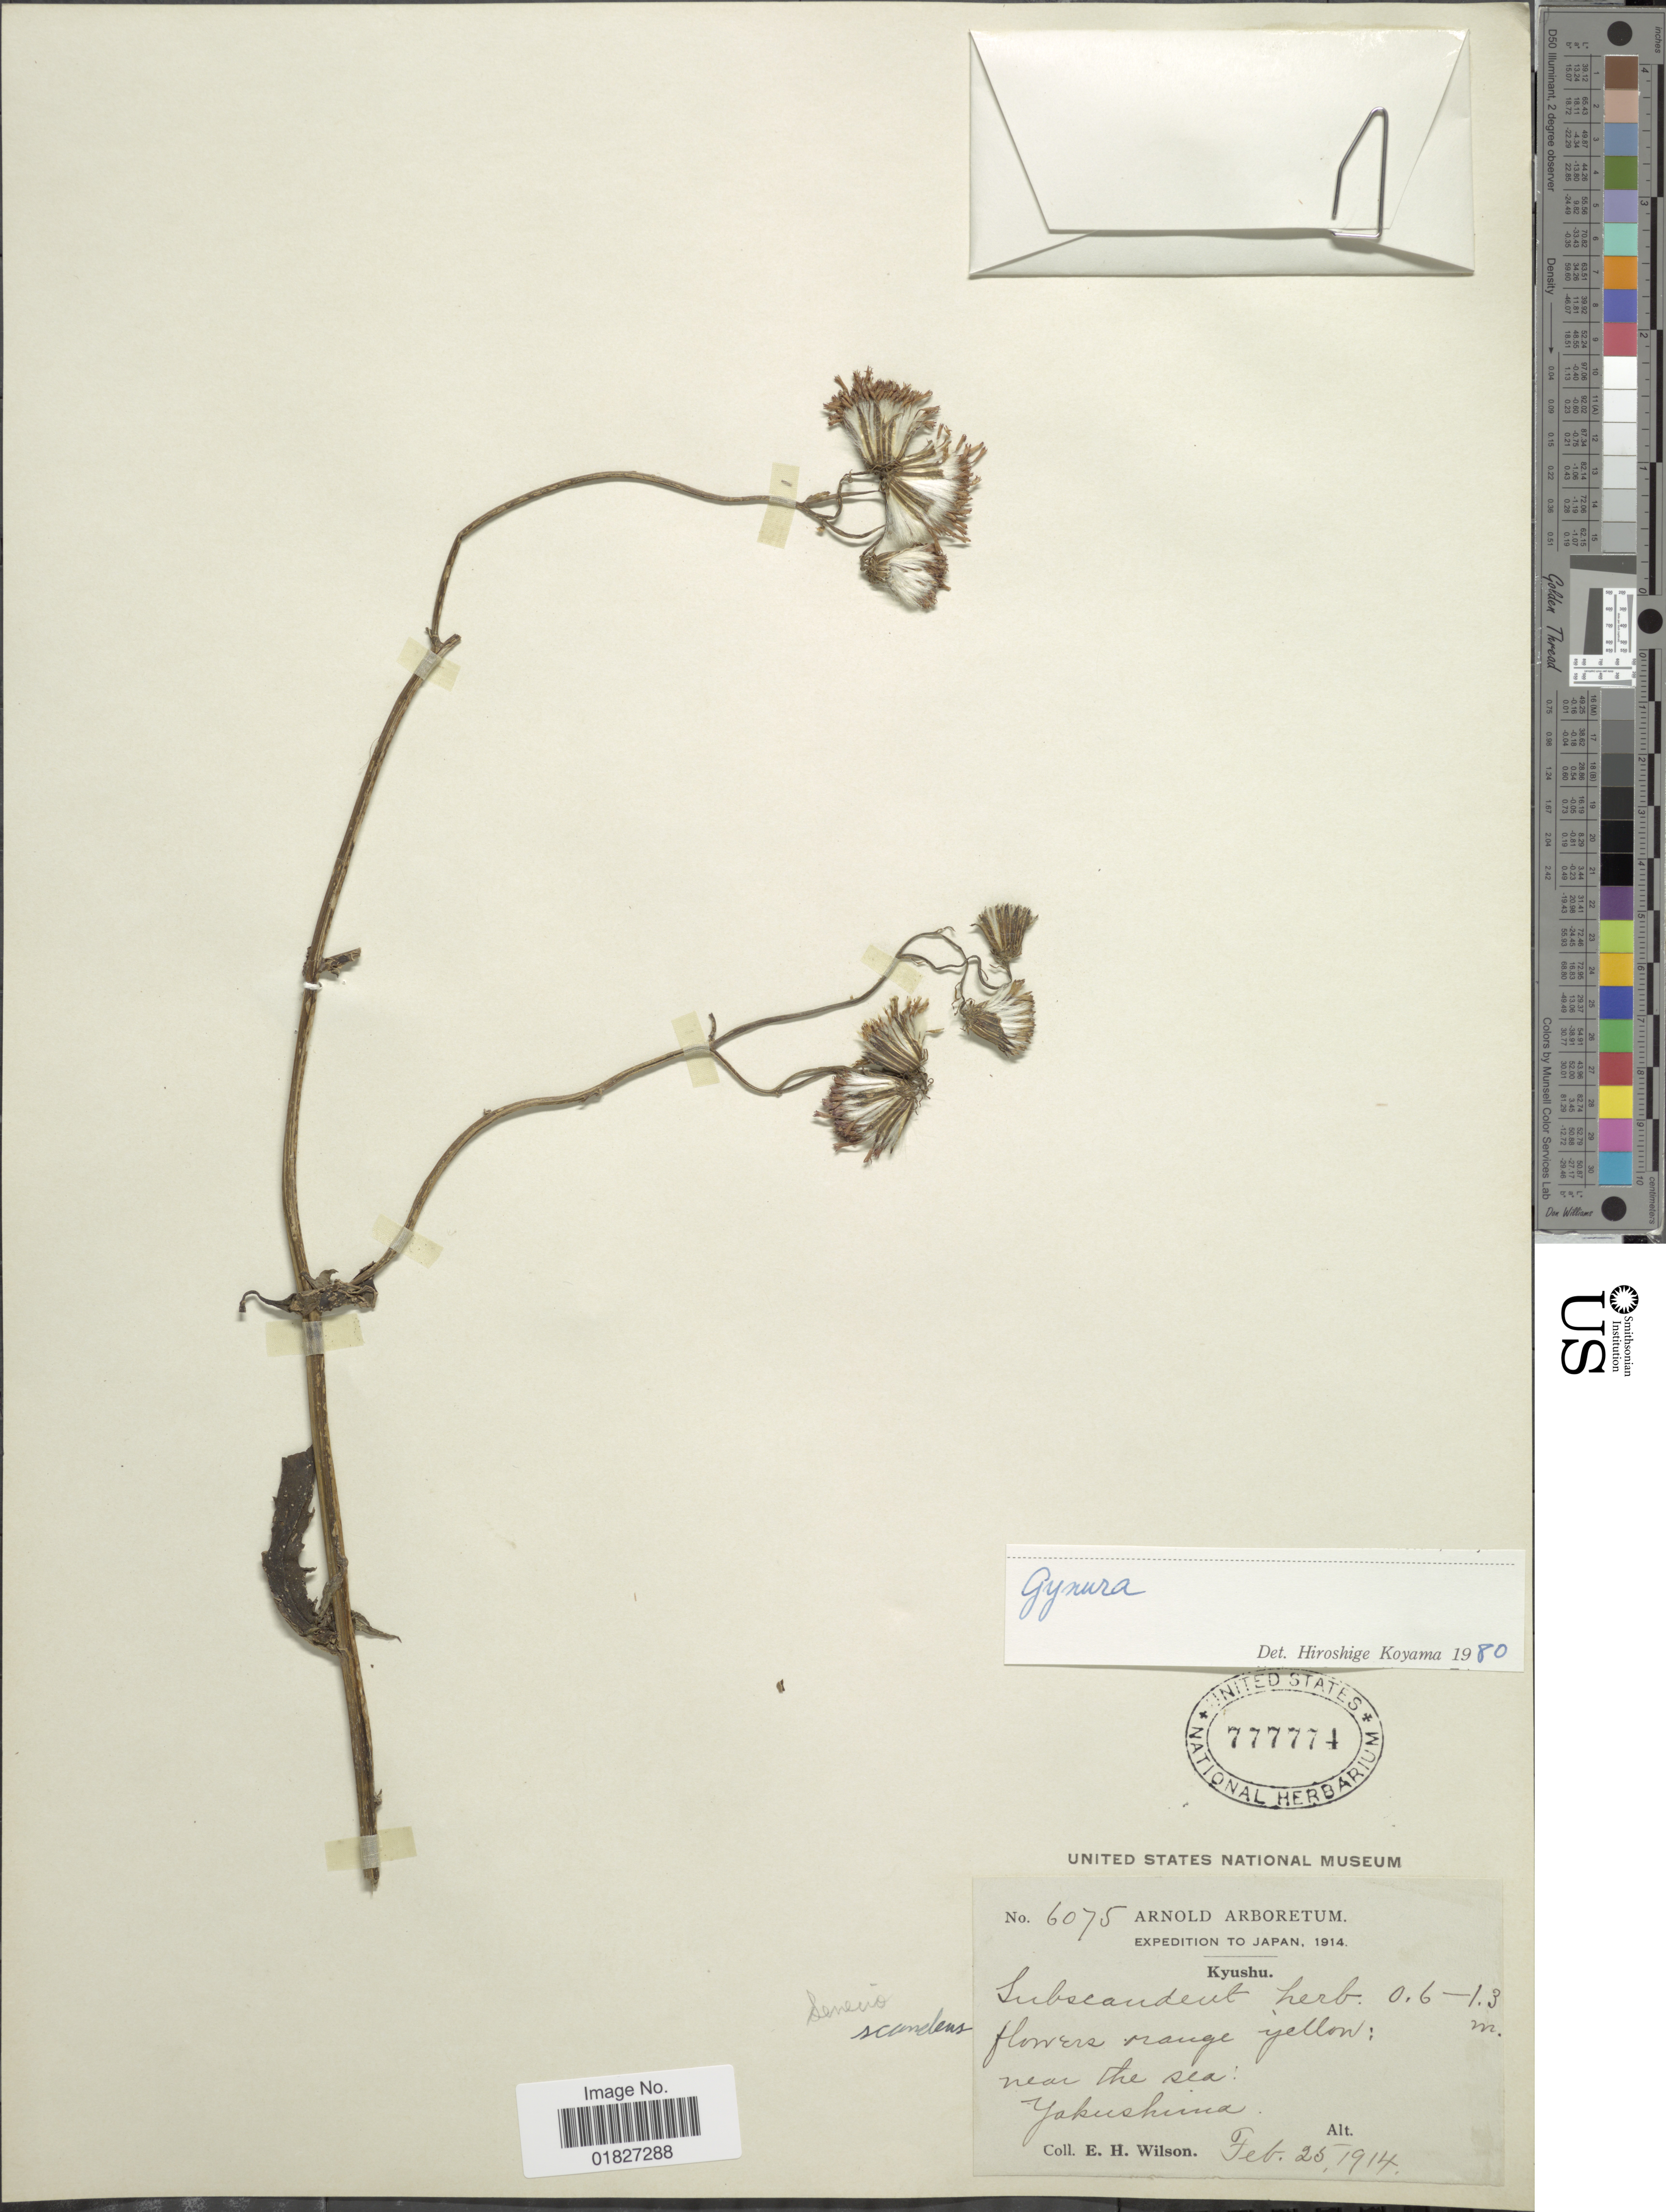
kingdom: Plantae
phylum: Tracheophyta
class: Magnoliopsida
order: Asterales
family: Asteraceae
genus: Gynura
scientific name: Gynura sp.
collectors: E. Wilson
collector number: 6075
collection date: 1914-02-25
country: Japan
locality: Kyushu, Yakushima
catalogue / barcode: US 777774